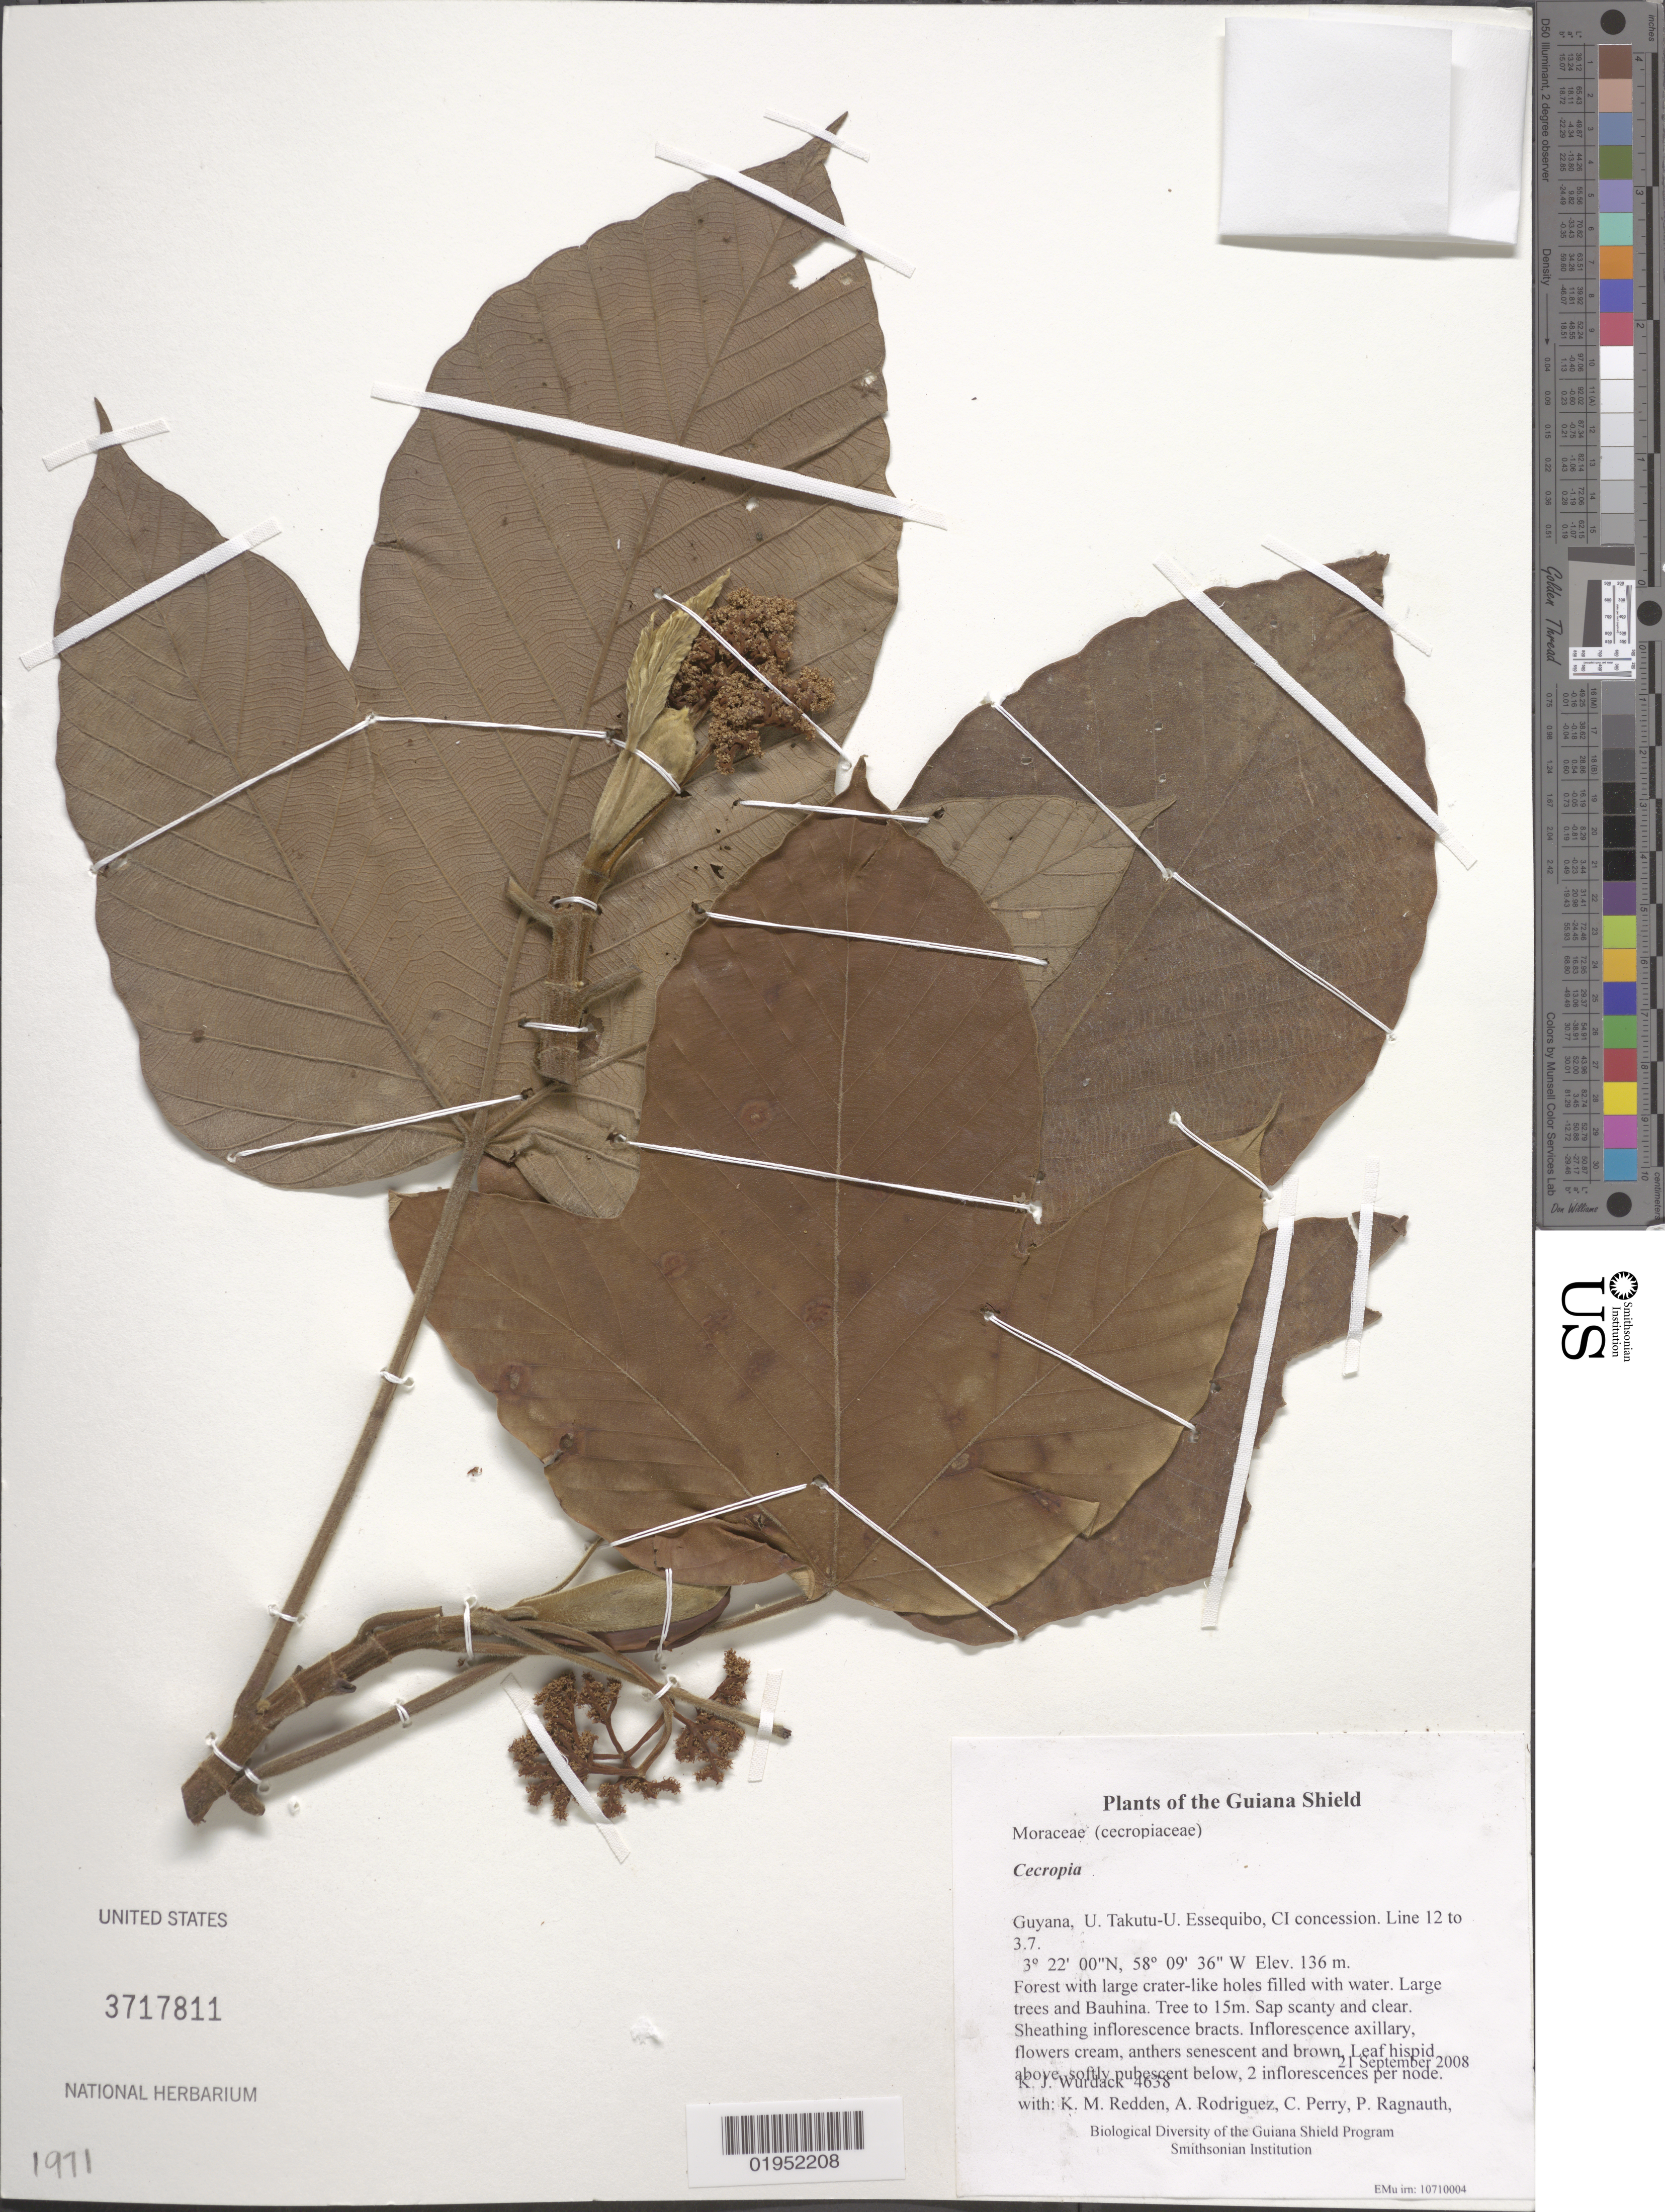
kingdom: Plantae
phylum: Tracheophyta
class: Magnoliopsida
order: Rosales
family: Urticaceae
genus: Cecropia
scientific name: Cecropia sp.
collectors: K. Wurdack, K. M. Redden, A. Rodriguez, C. Perry, P. Ragnauth, N. John, H. James & H. Simon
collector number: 4638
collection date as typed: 21 September 2008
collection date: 2008-09-21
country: Guyana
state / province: U. Takutu-U. Essequibo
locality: CI concession. Line 12 to 3.7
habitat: Forest with large crater-like holes filled with water. Large trees and Bauhina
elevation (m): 136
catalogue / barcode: US 3717811